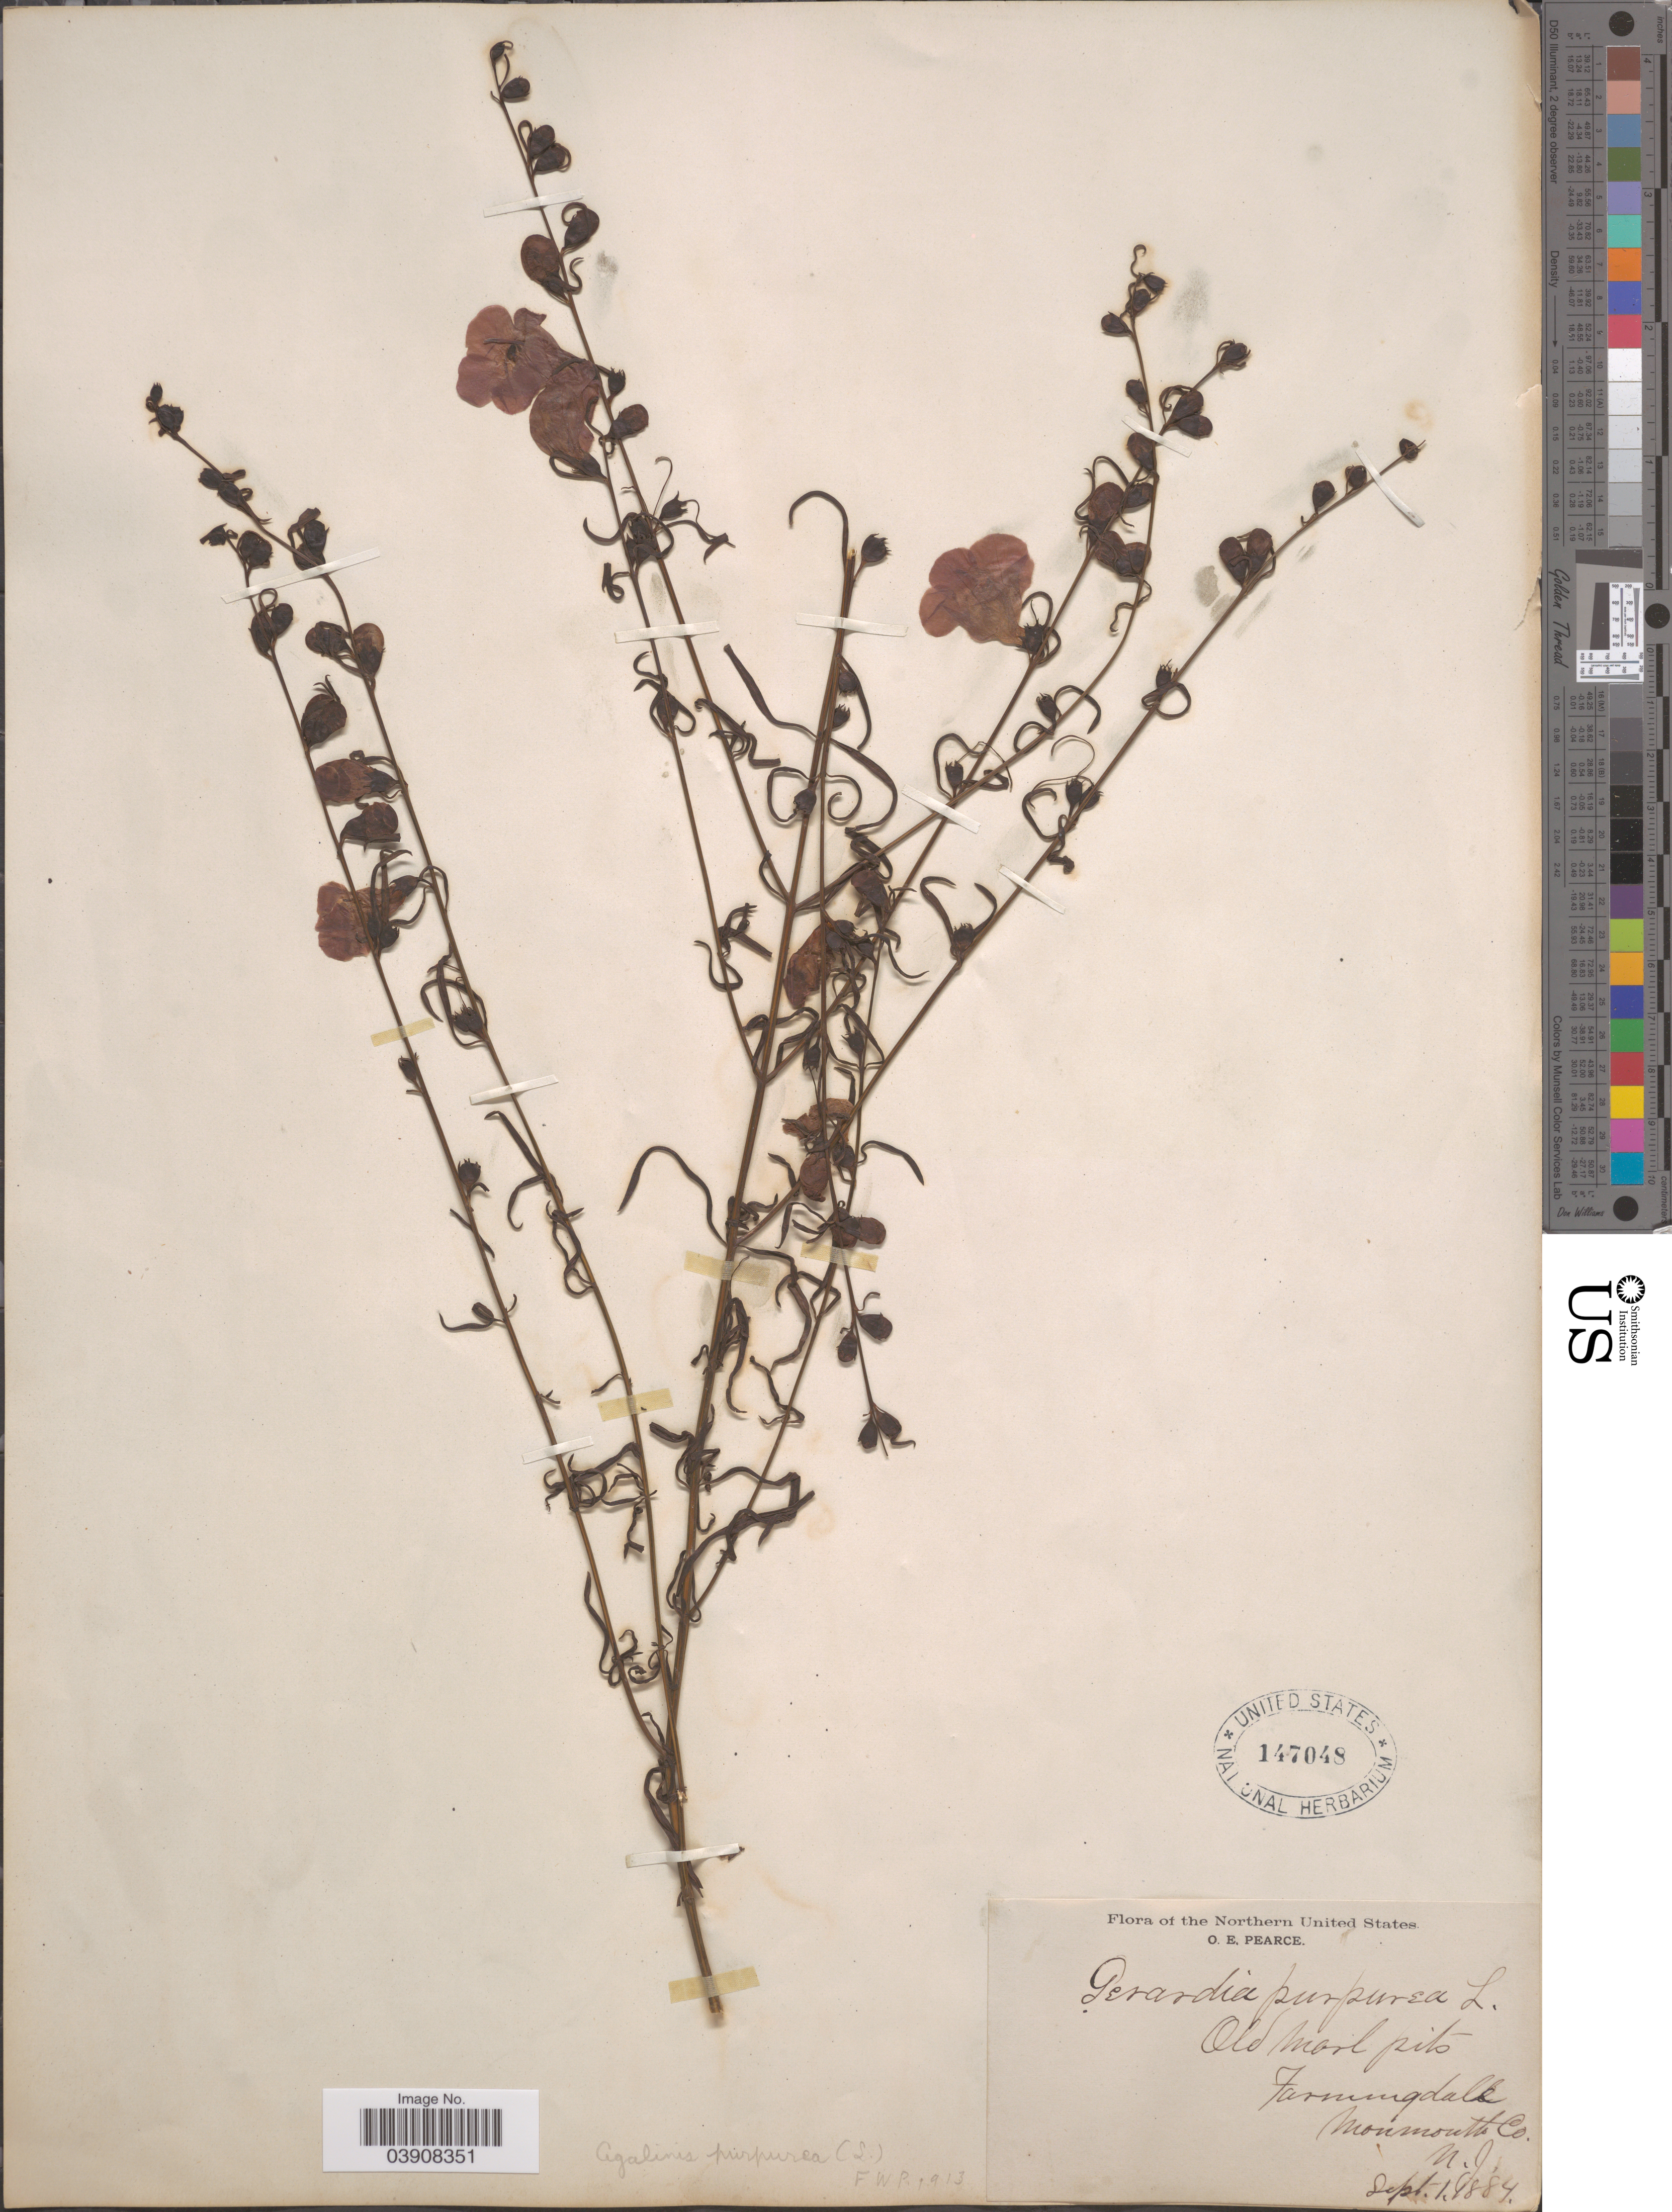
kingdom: Plantae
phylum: Tracheophyta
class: Magnoliopsida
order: Lamiales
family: Orobanchaceae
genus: Agalinis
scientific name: Agalinis purpurea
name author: (L.) Pennell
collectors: O. E. Pearce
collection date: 1884-09-01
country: United States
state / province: New Jersey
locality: Northern United States. Old Marl pits Farmingdale, Monmouth Co.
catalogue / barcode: US 147048